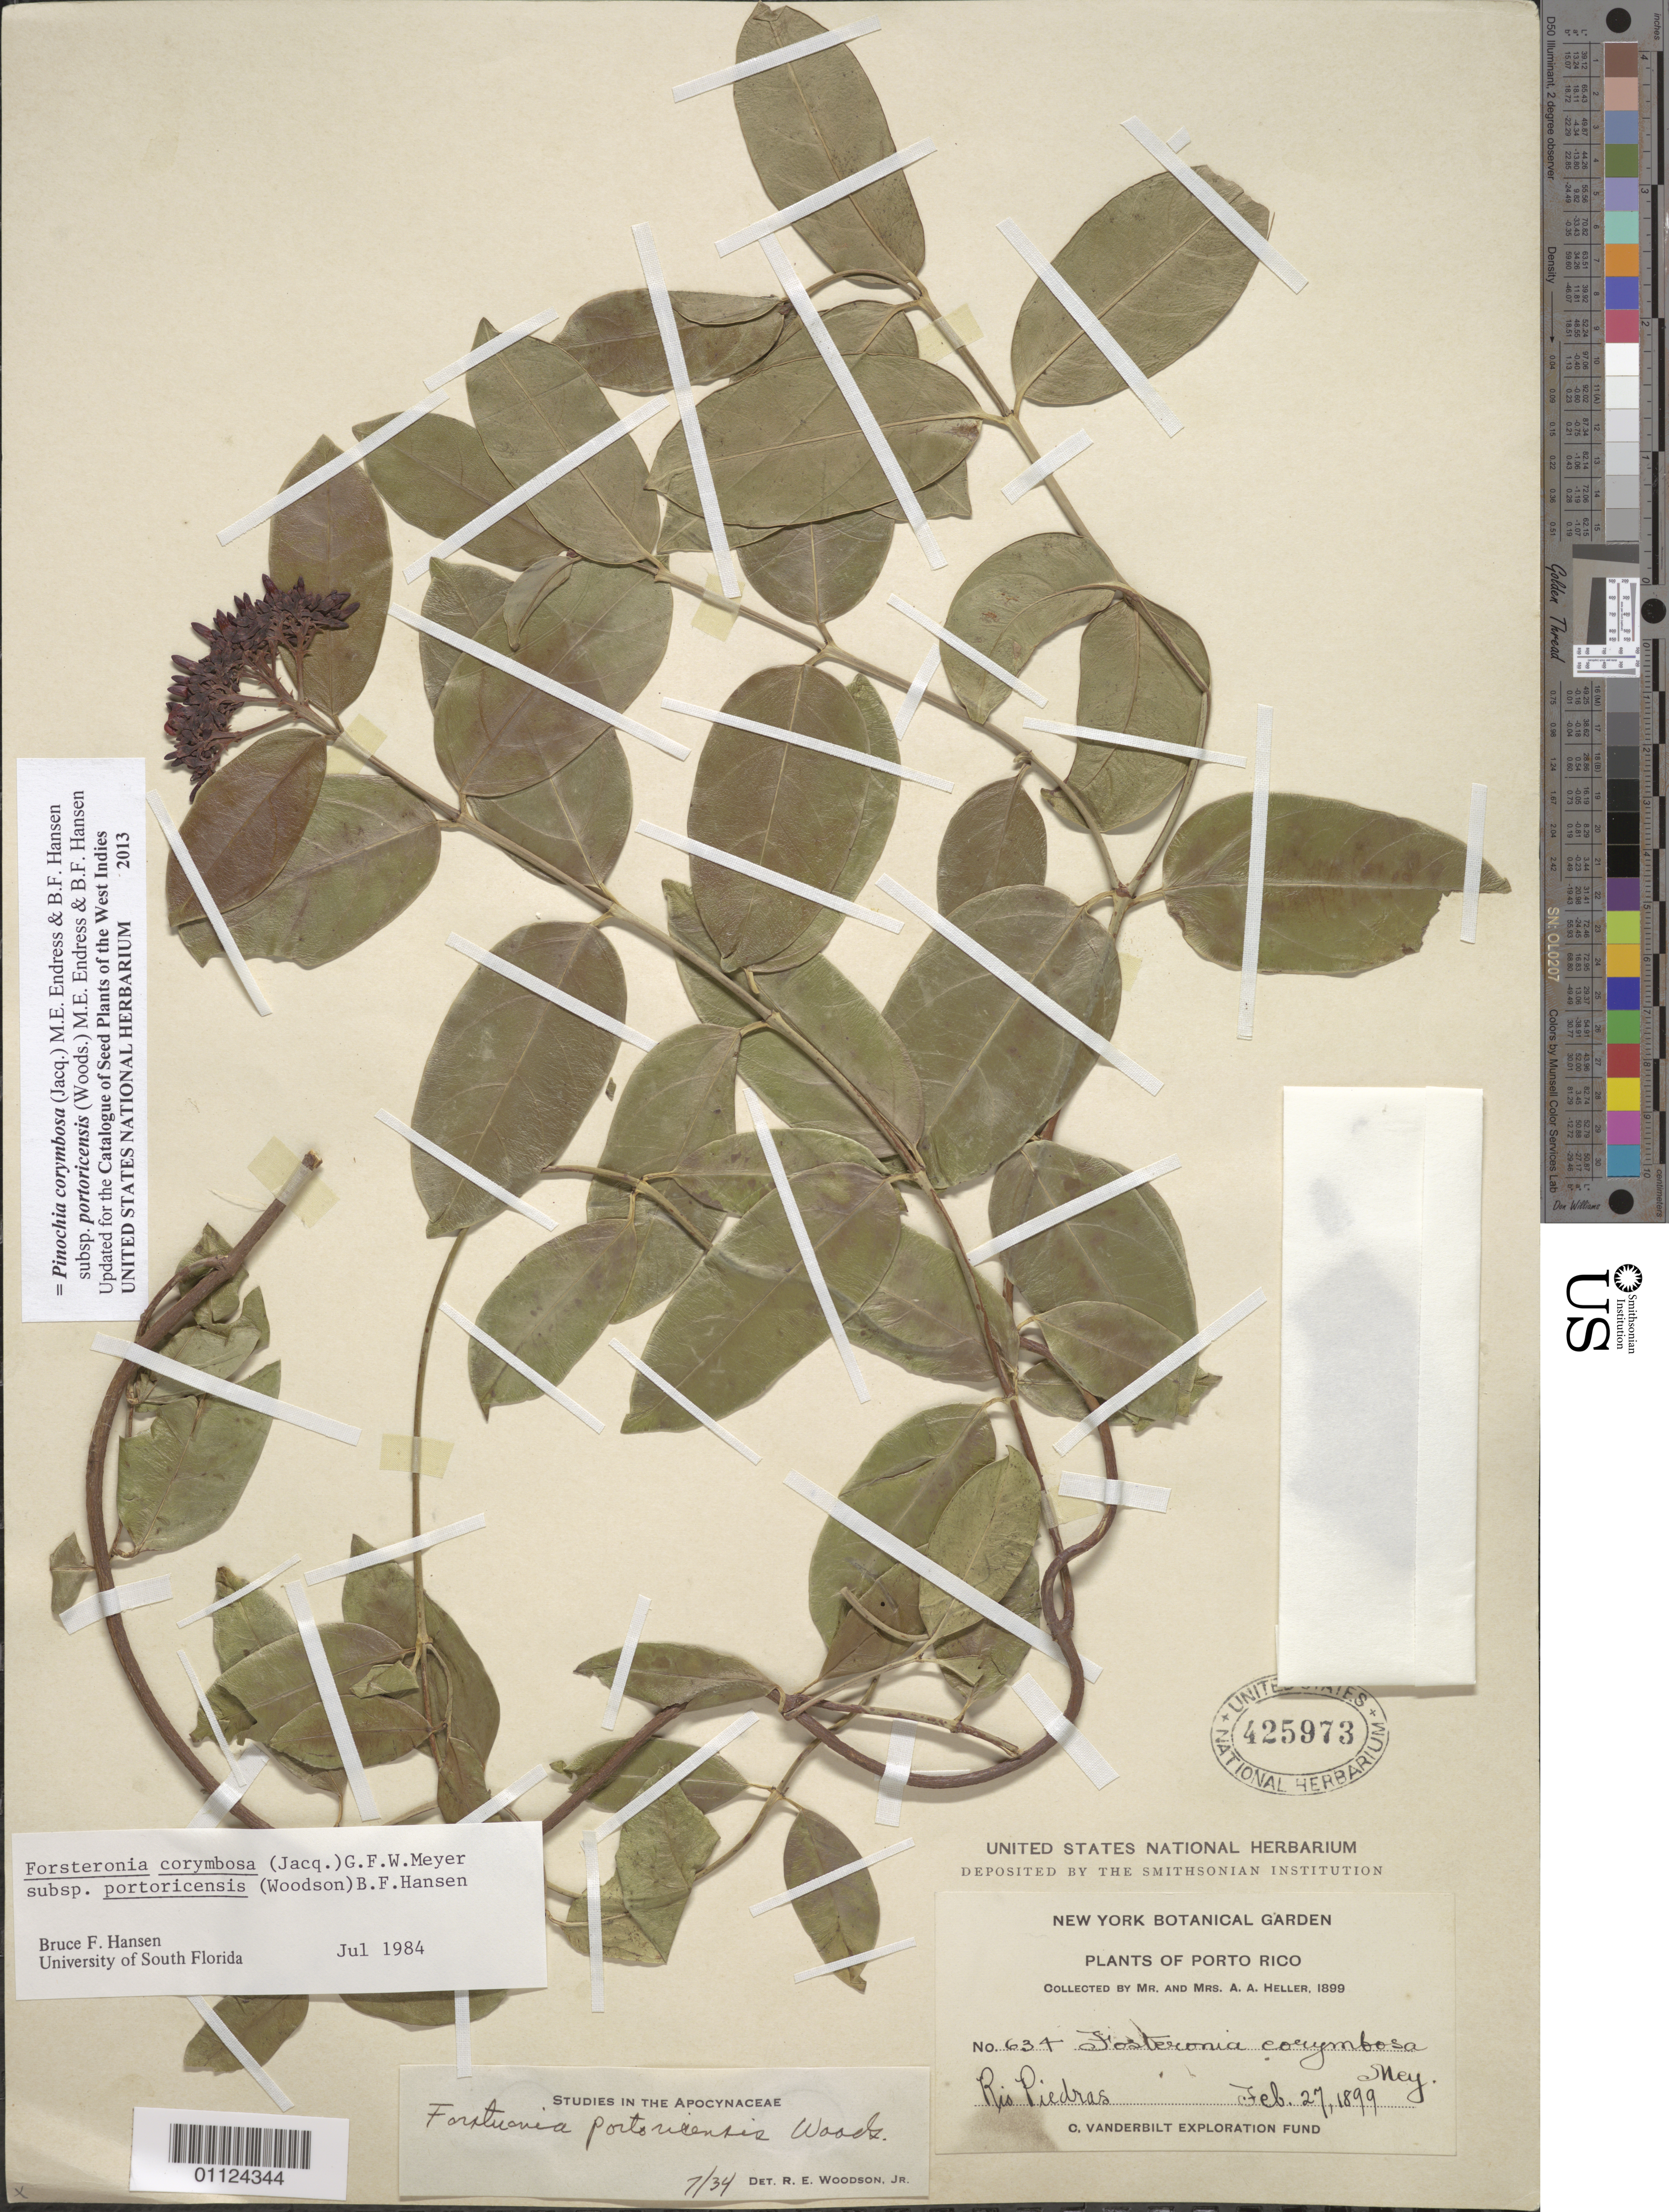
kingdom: Plantae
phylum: Tracheophyta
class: Magnoliopsida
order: Gentianales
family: Apocynaceae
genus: Pinochia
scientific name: Pinochia corymbosa subsp. portoricensis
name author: (Woodson) M.E. Endress & B.F. Hansen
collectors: A. A. Heller & E. G. Heller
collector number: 634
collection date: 1899-02-27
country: Puerto Rico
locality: Rio Piedras.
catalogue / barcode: US 425973